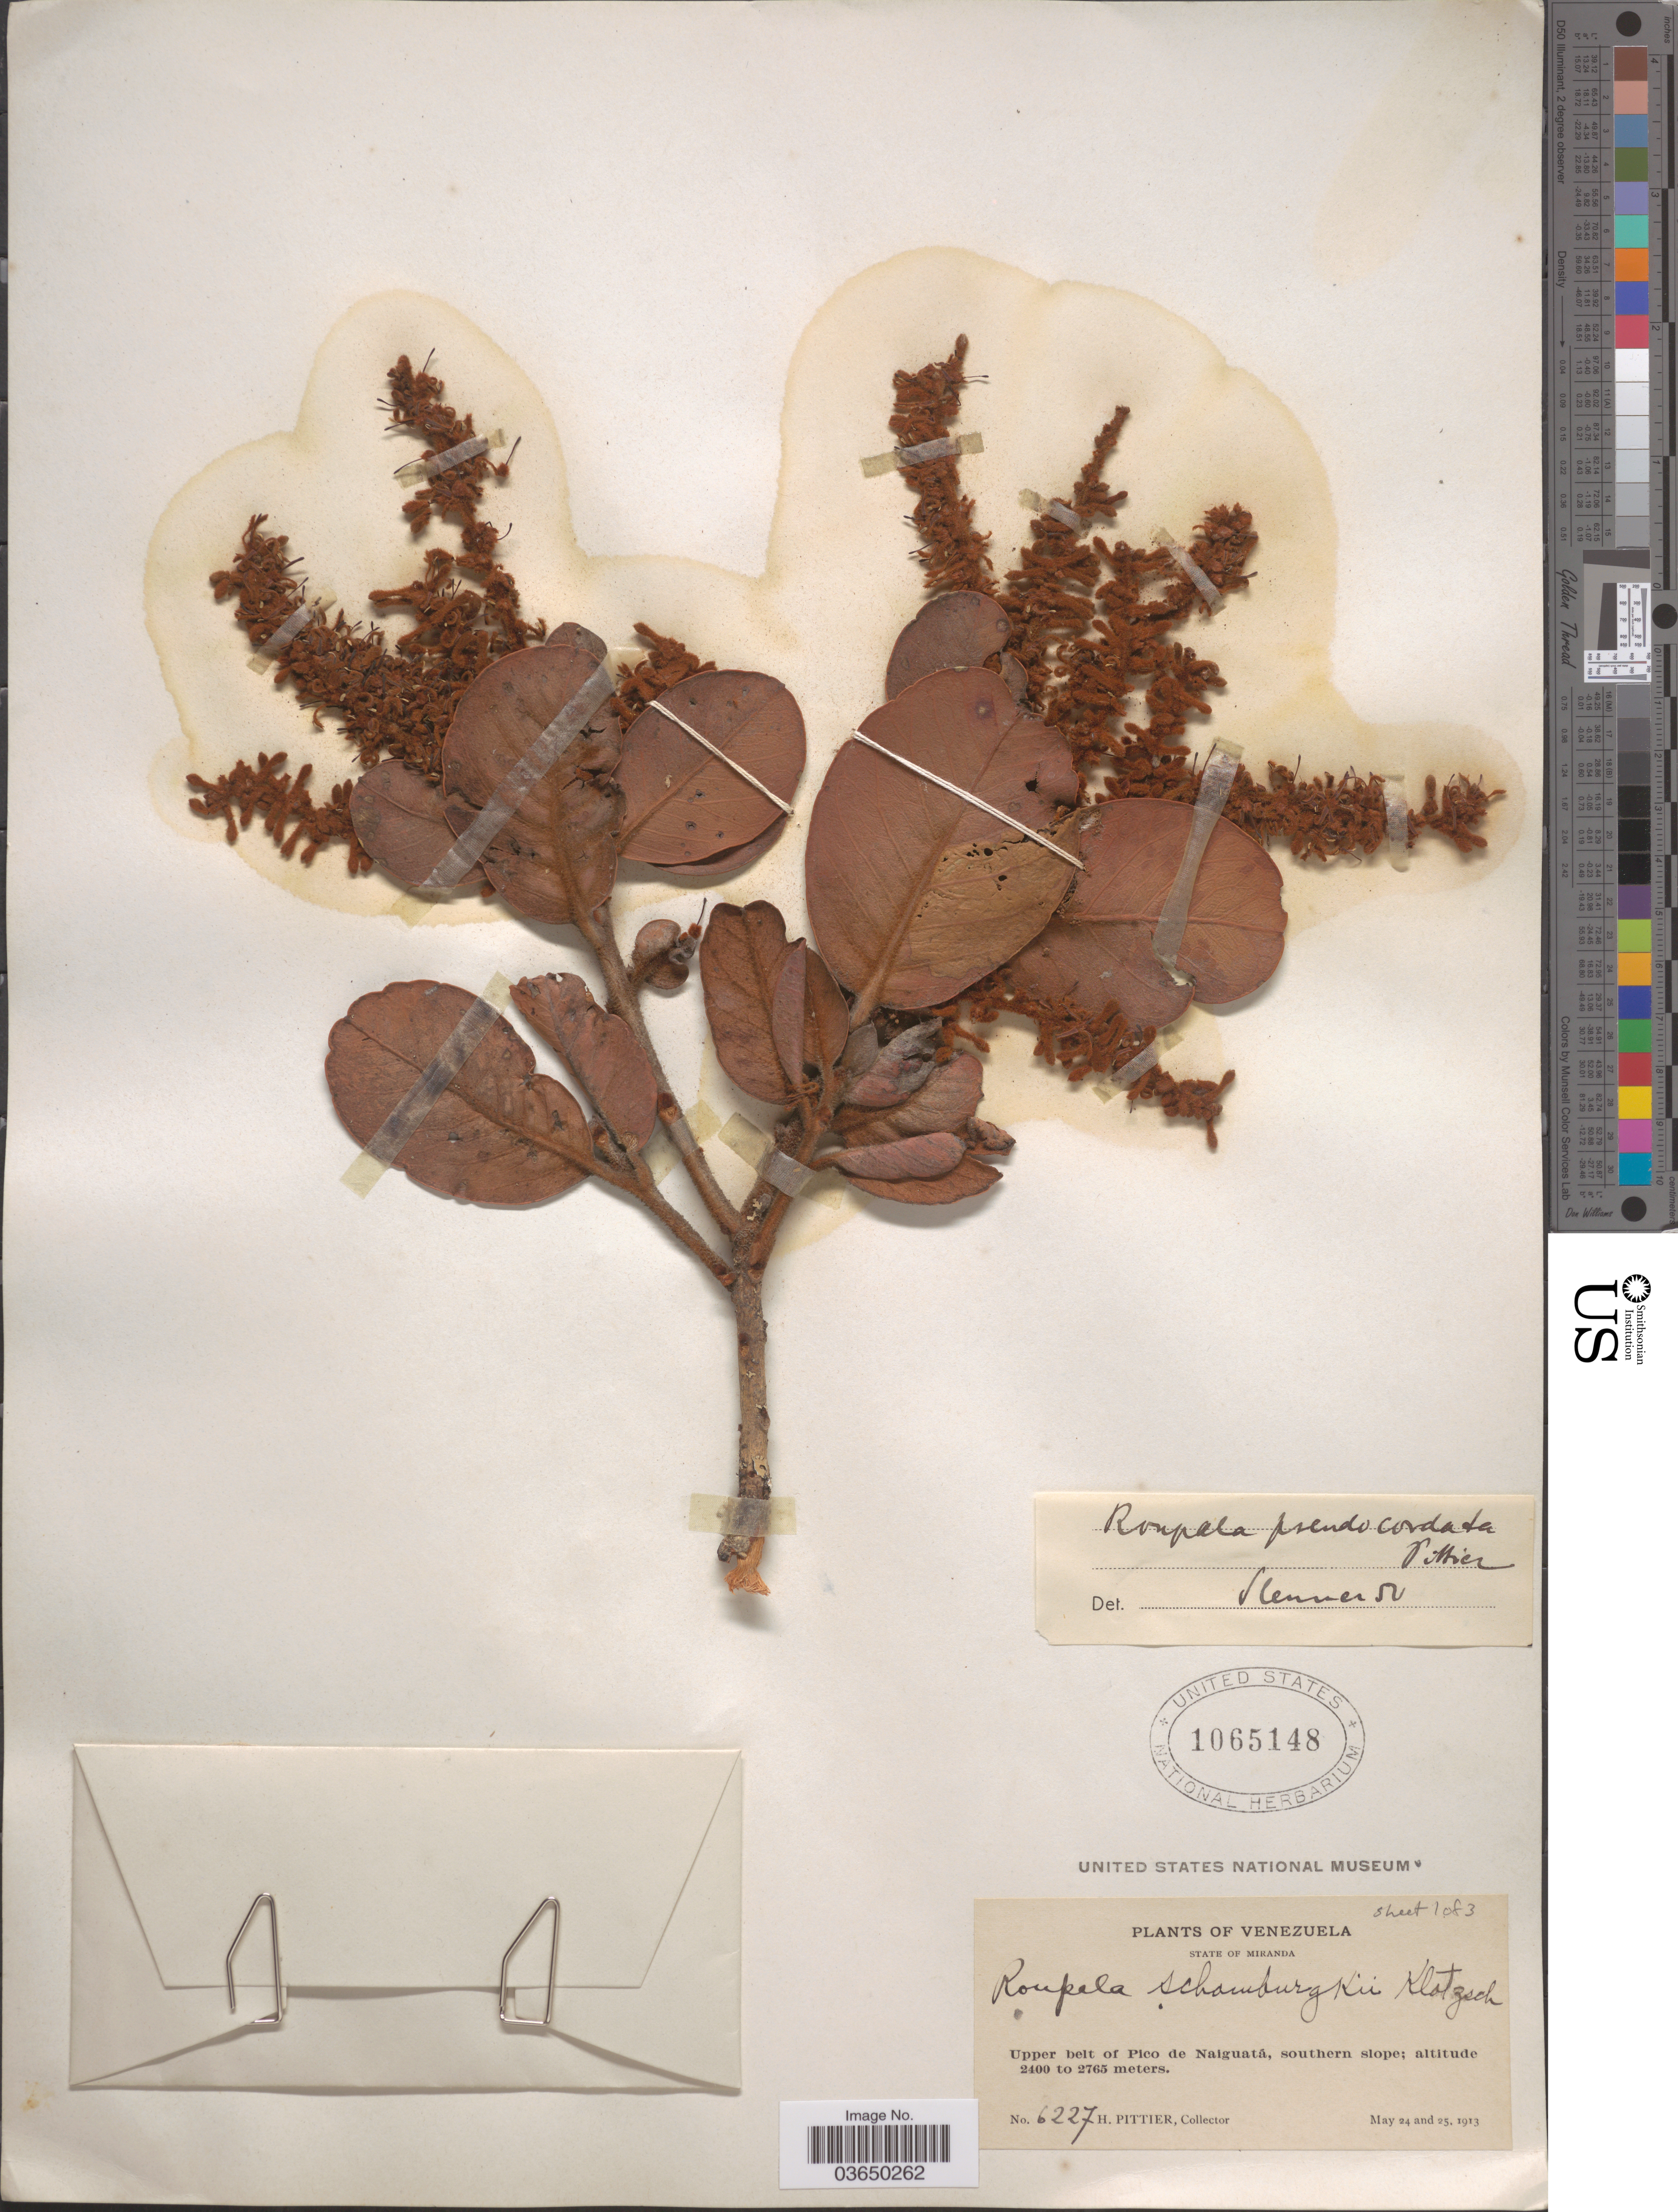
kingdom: Plantae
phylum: Tracheophyta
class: Magnoliopsida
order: Proteales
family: Proteaceae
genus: Roupala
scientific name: Roupala pseudocordata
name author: Pittier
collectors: H. F. Pittier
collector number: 6227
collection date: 1913-05-24/1913-05-25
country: Venezuela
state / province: Miranda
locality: Upper belt of Pico de Naiguatá, southern slope.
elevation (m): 2400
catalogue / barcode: US 1065184